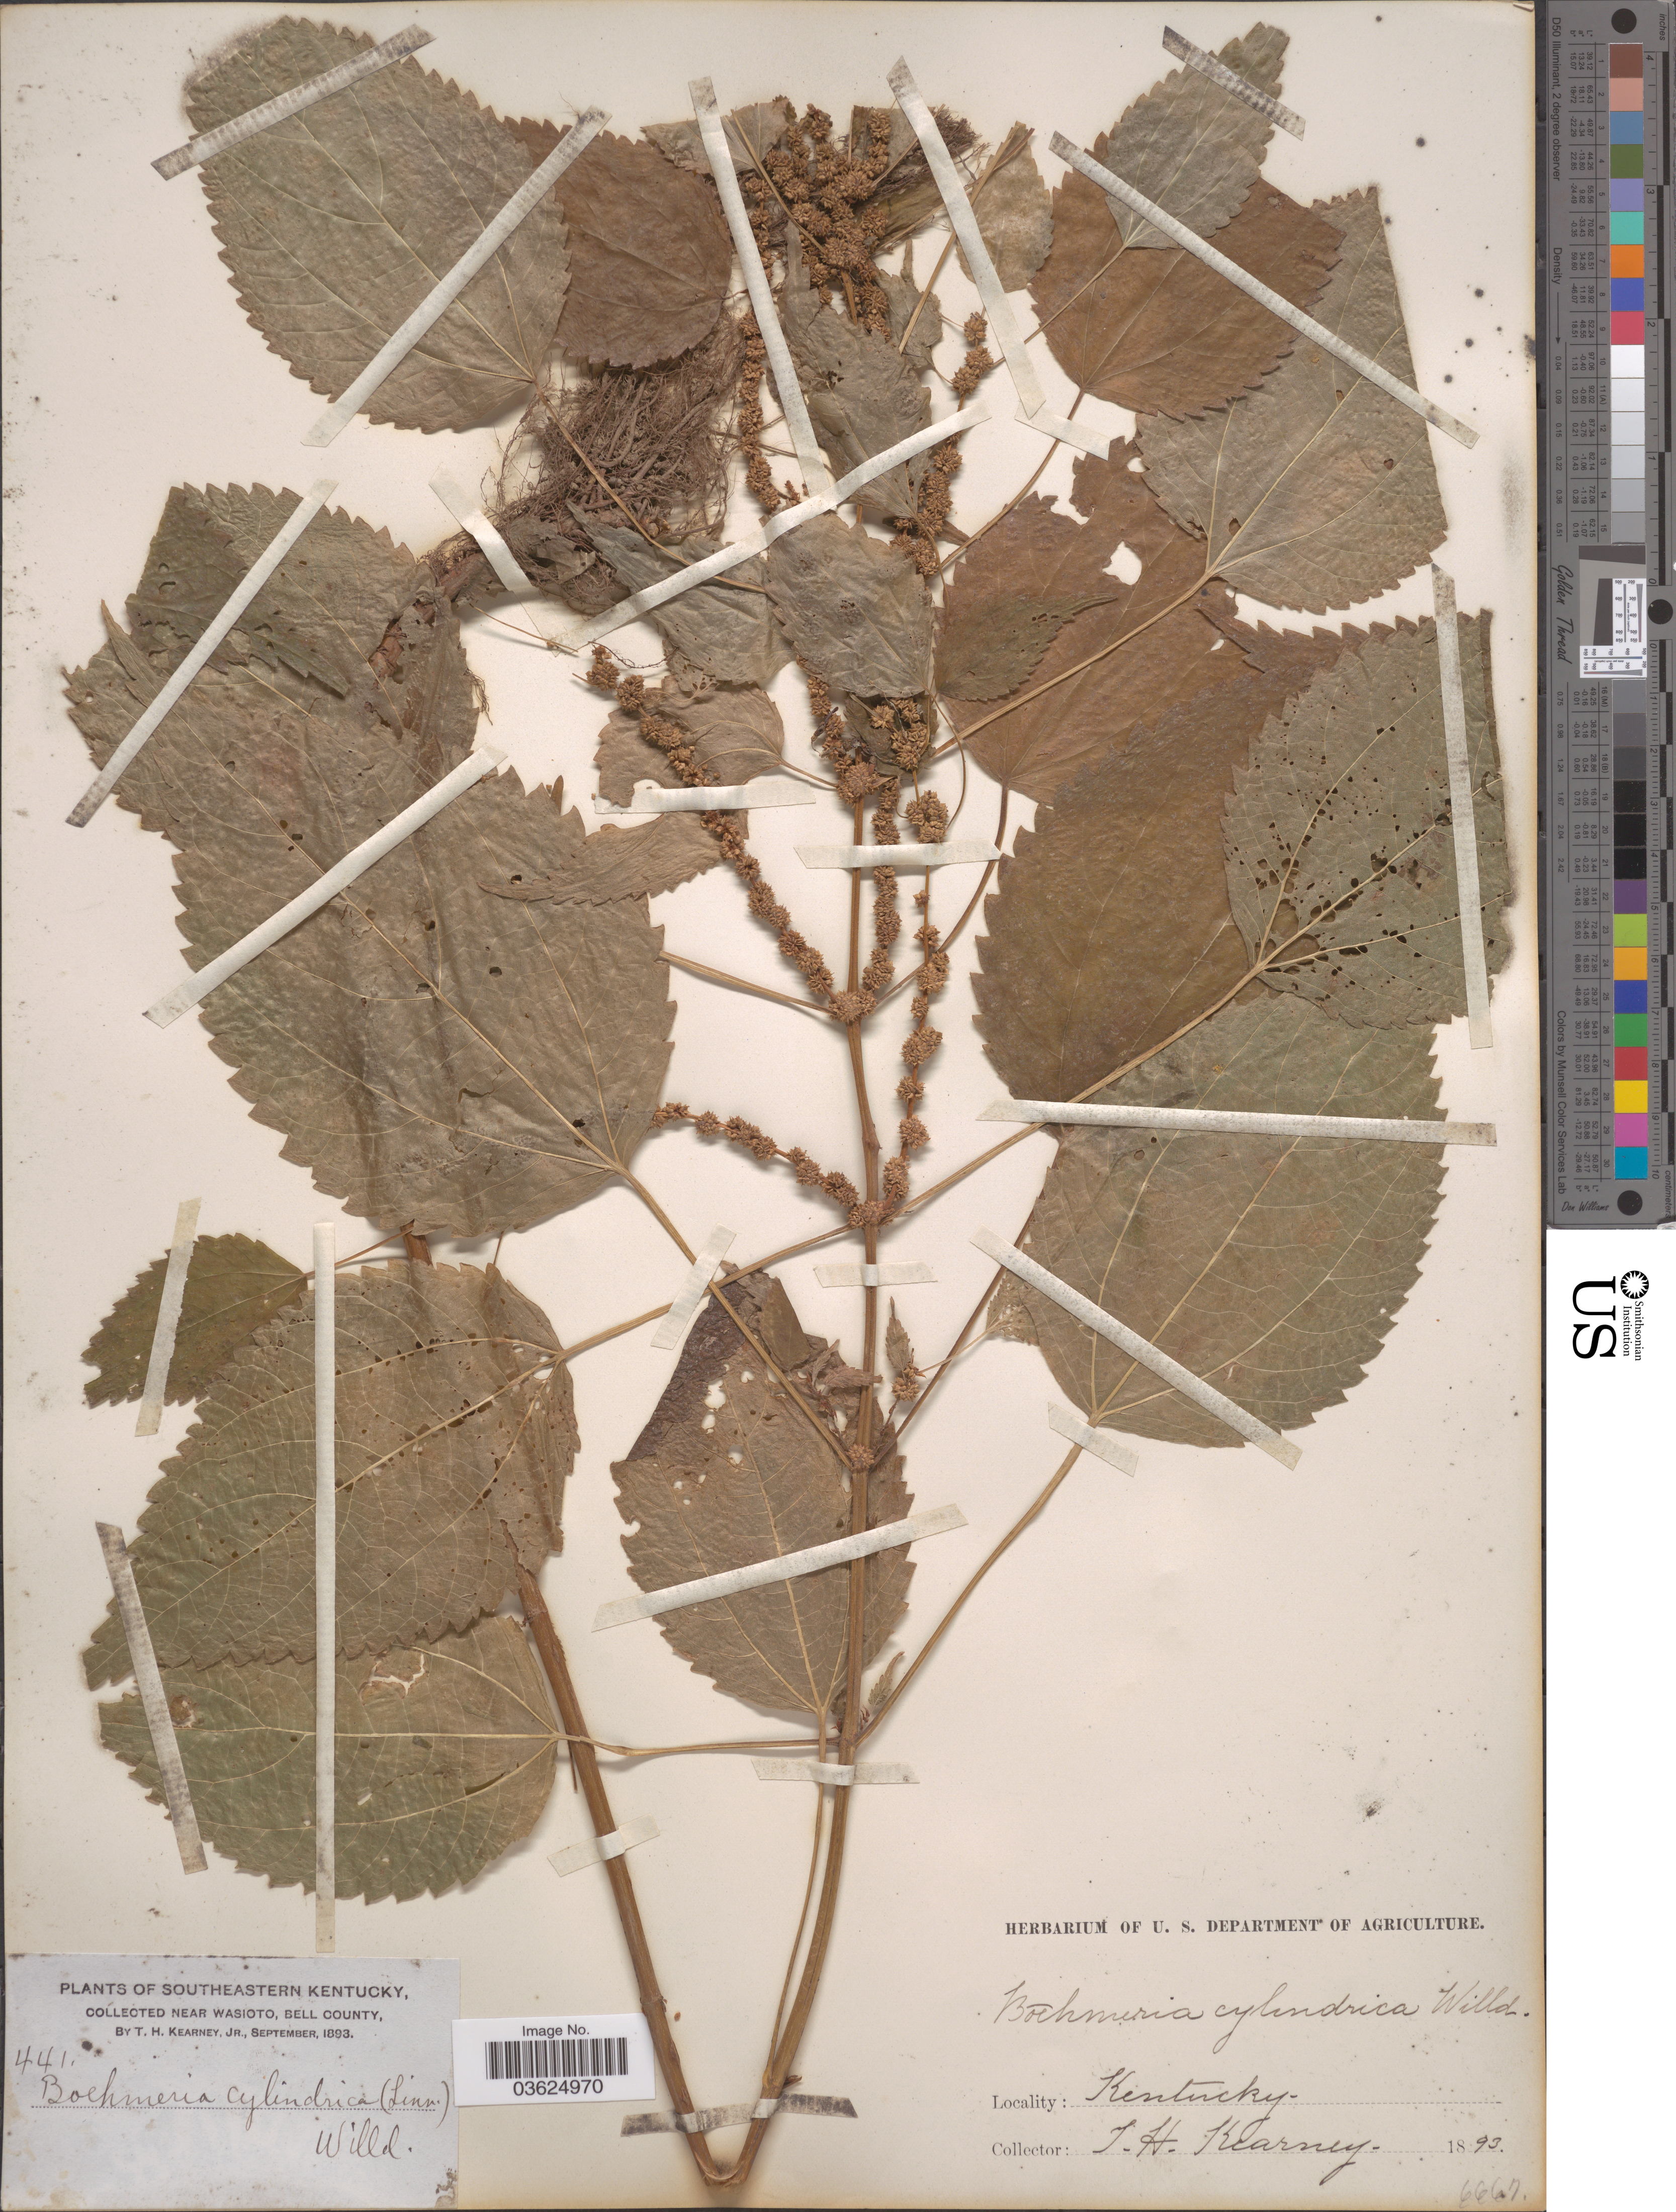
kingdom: Plantae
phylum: Tracheophyta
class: Magnoliopsida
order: Rosales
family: Urticaceae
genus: Boehmeria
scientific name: Boehmeria cylindrica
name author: (L.) Sw.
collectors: T. H. Kearney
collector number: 441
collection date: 1893-09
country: United States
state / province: Kentucky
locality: Southeastern Kentucky. Near Wasioto, Bell County.